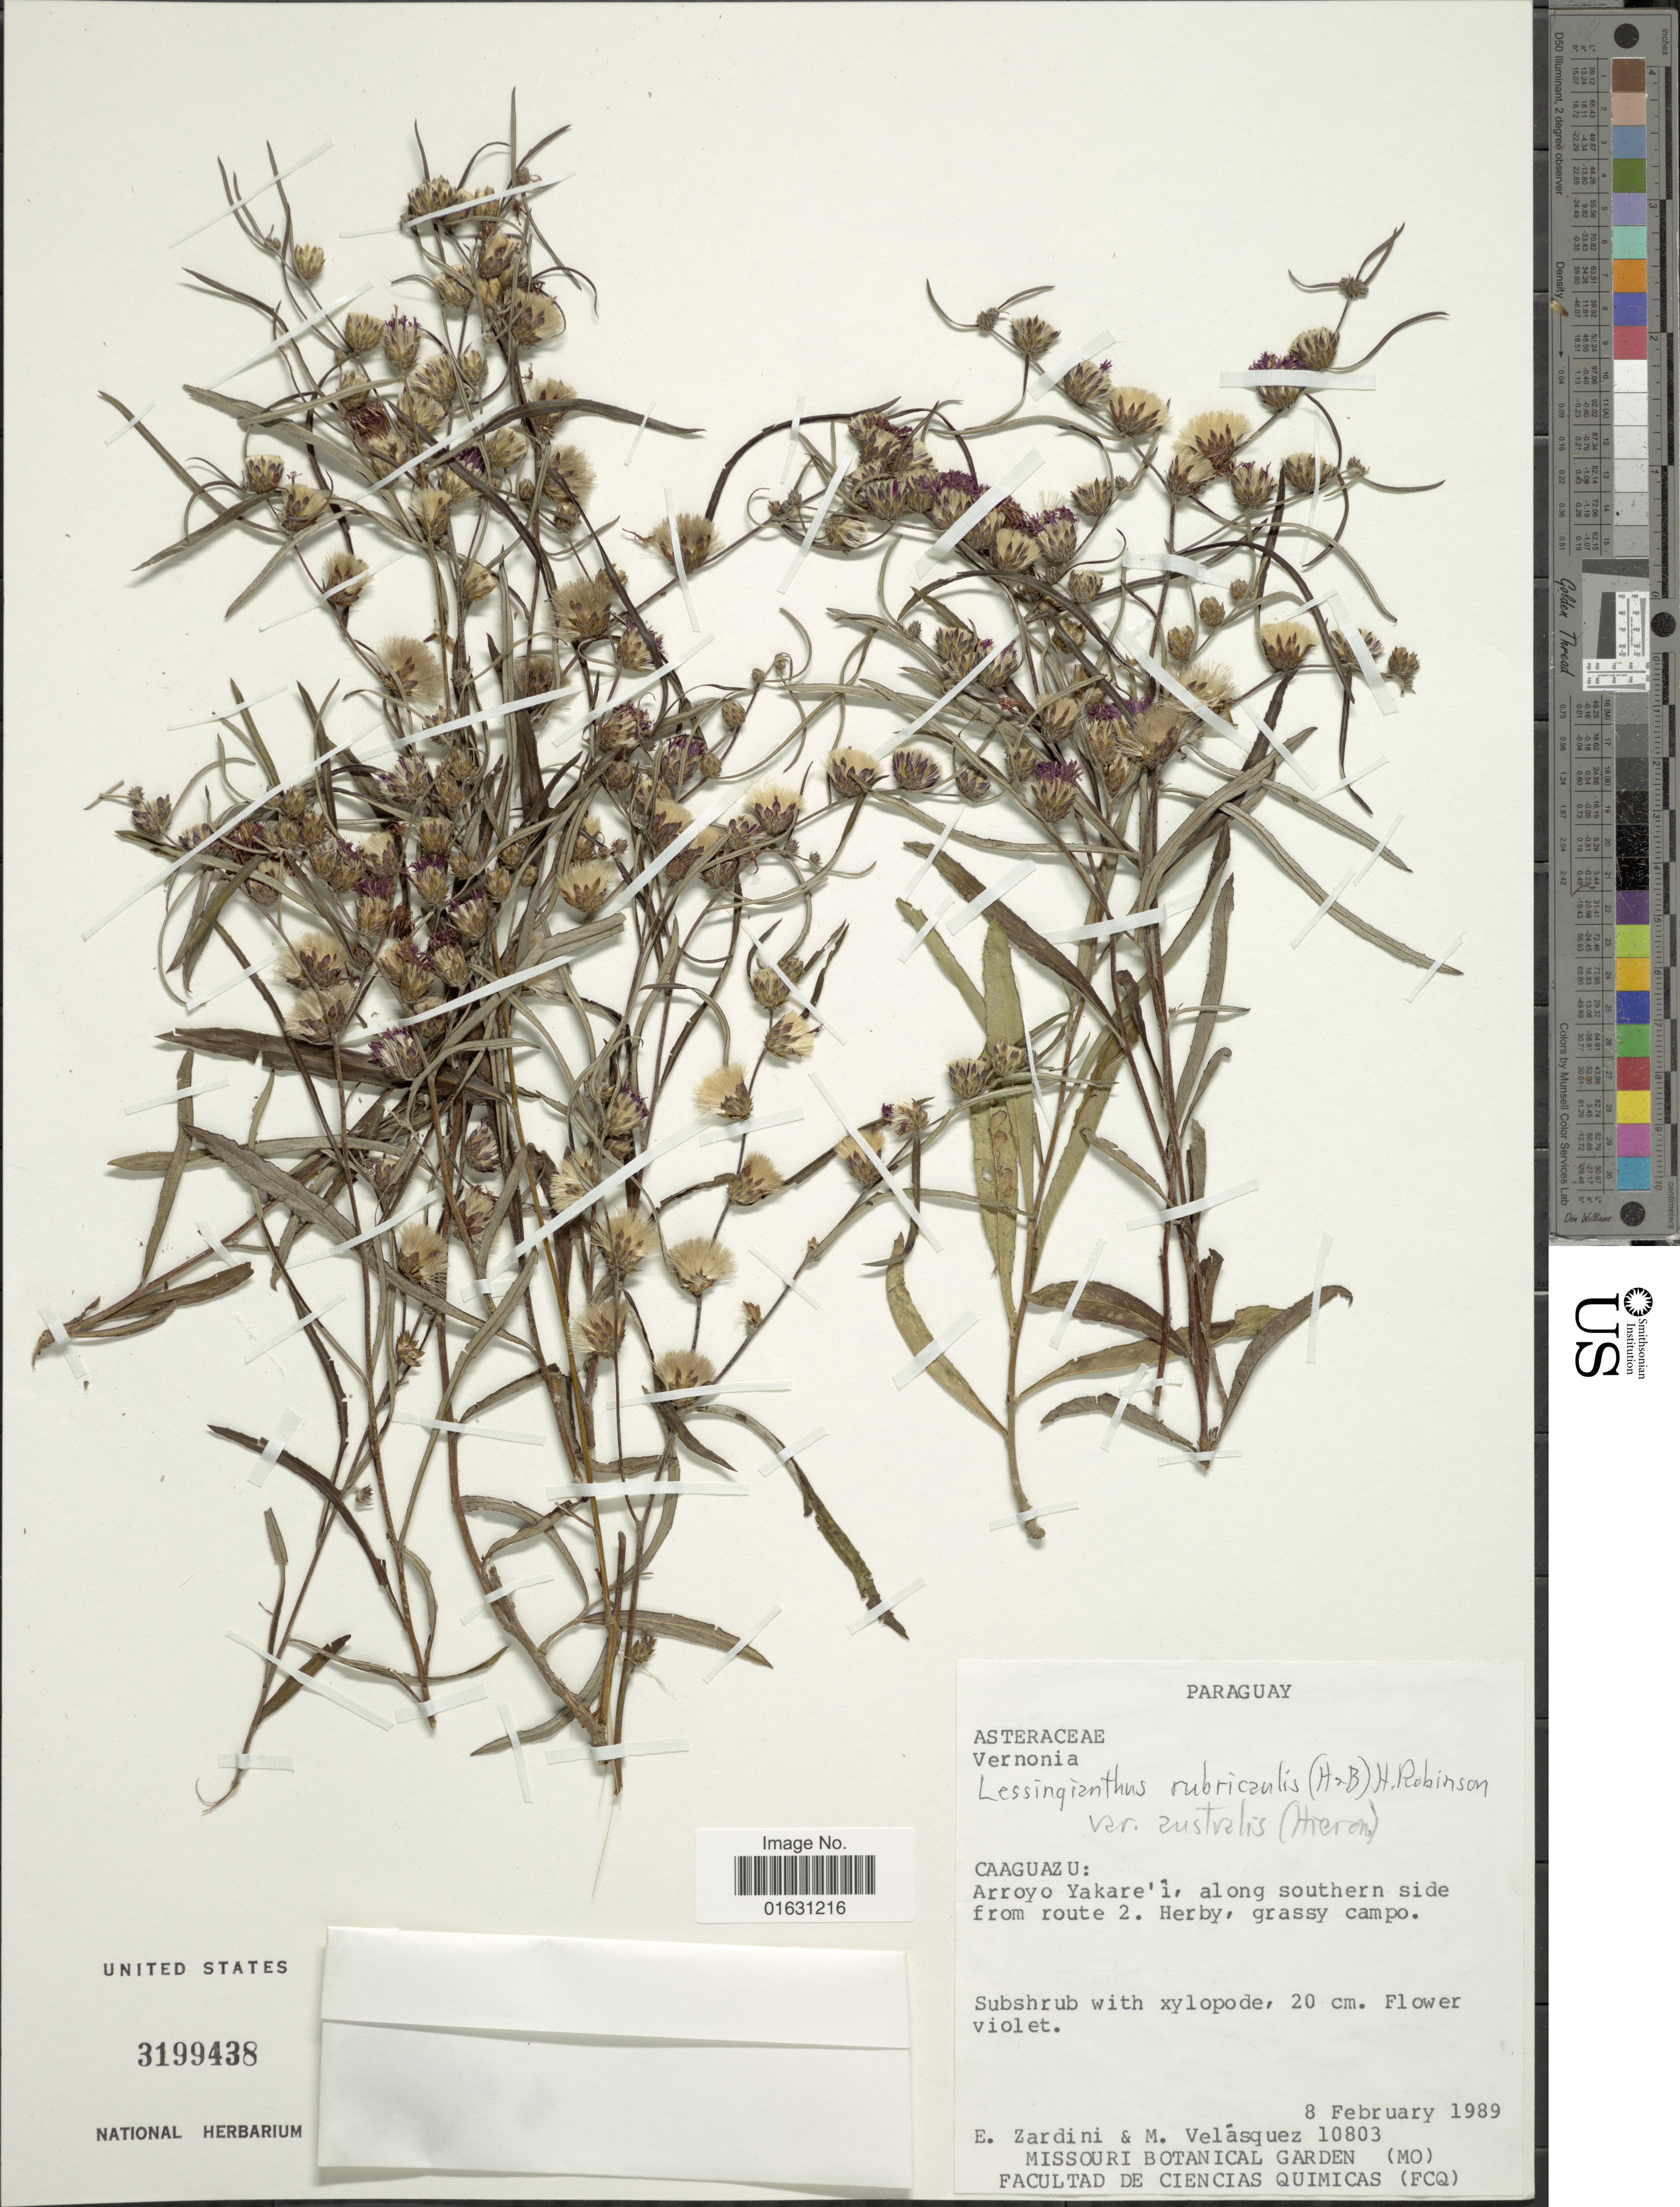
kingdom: Plantae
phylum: Tracheophyta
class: Magnoliopsida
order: Asterales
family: Asteraceae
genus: Lessingianthus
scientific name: Lessingianthus rubricaulis var. australis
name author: (Hieron.) H. Rob.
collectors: E. M. Zardini & M. Velasquez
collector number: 10803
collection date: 1989-02-08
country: Paraguay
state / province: Caaguazu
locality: Caaguazu: Arroyo Yakare' i, along southern side from route 2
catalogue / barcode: US 3199438